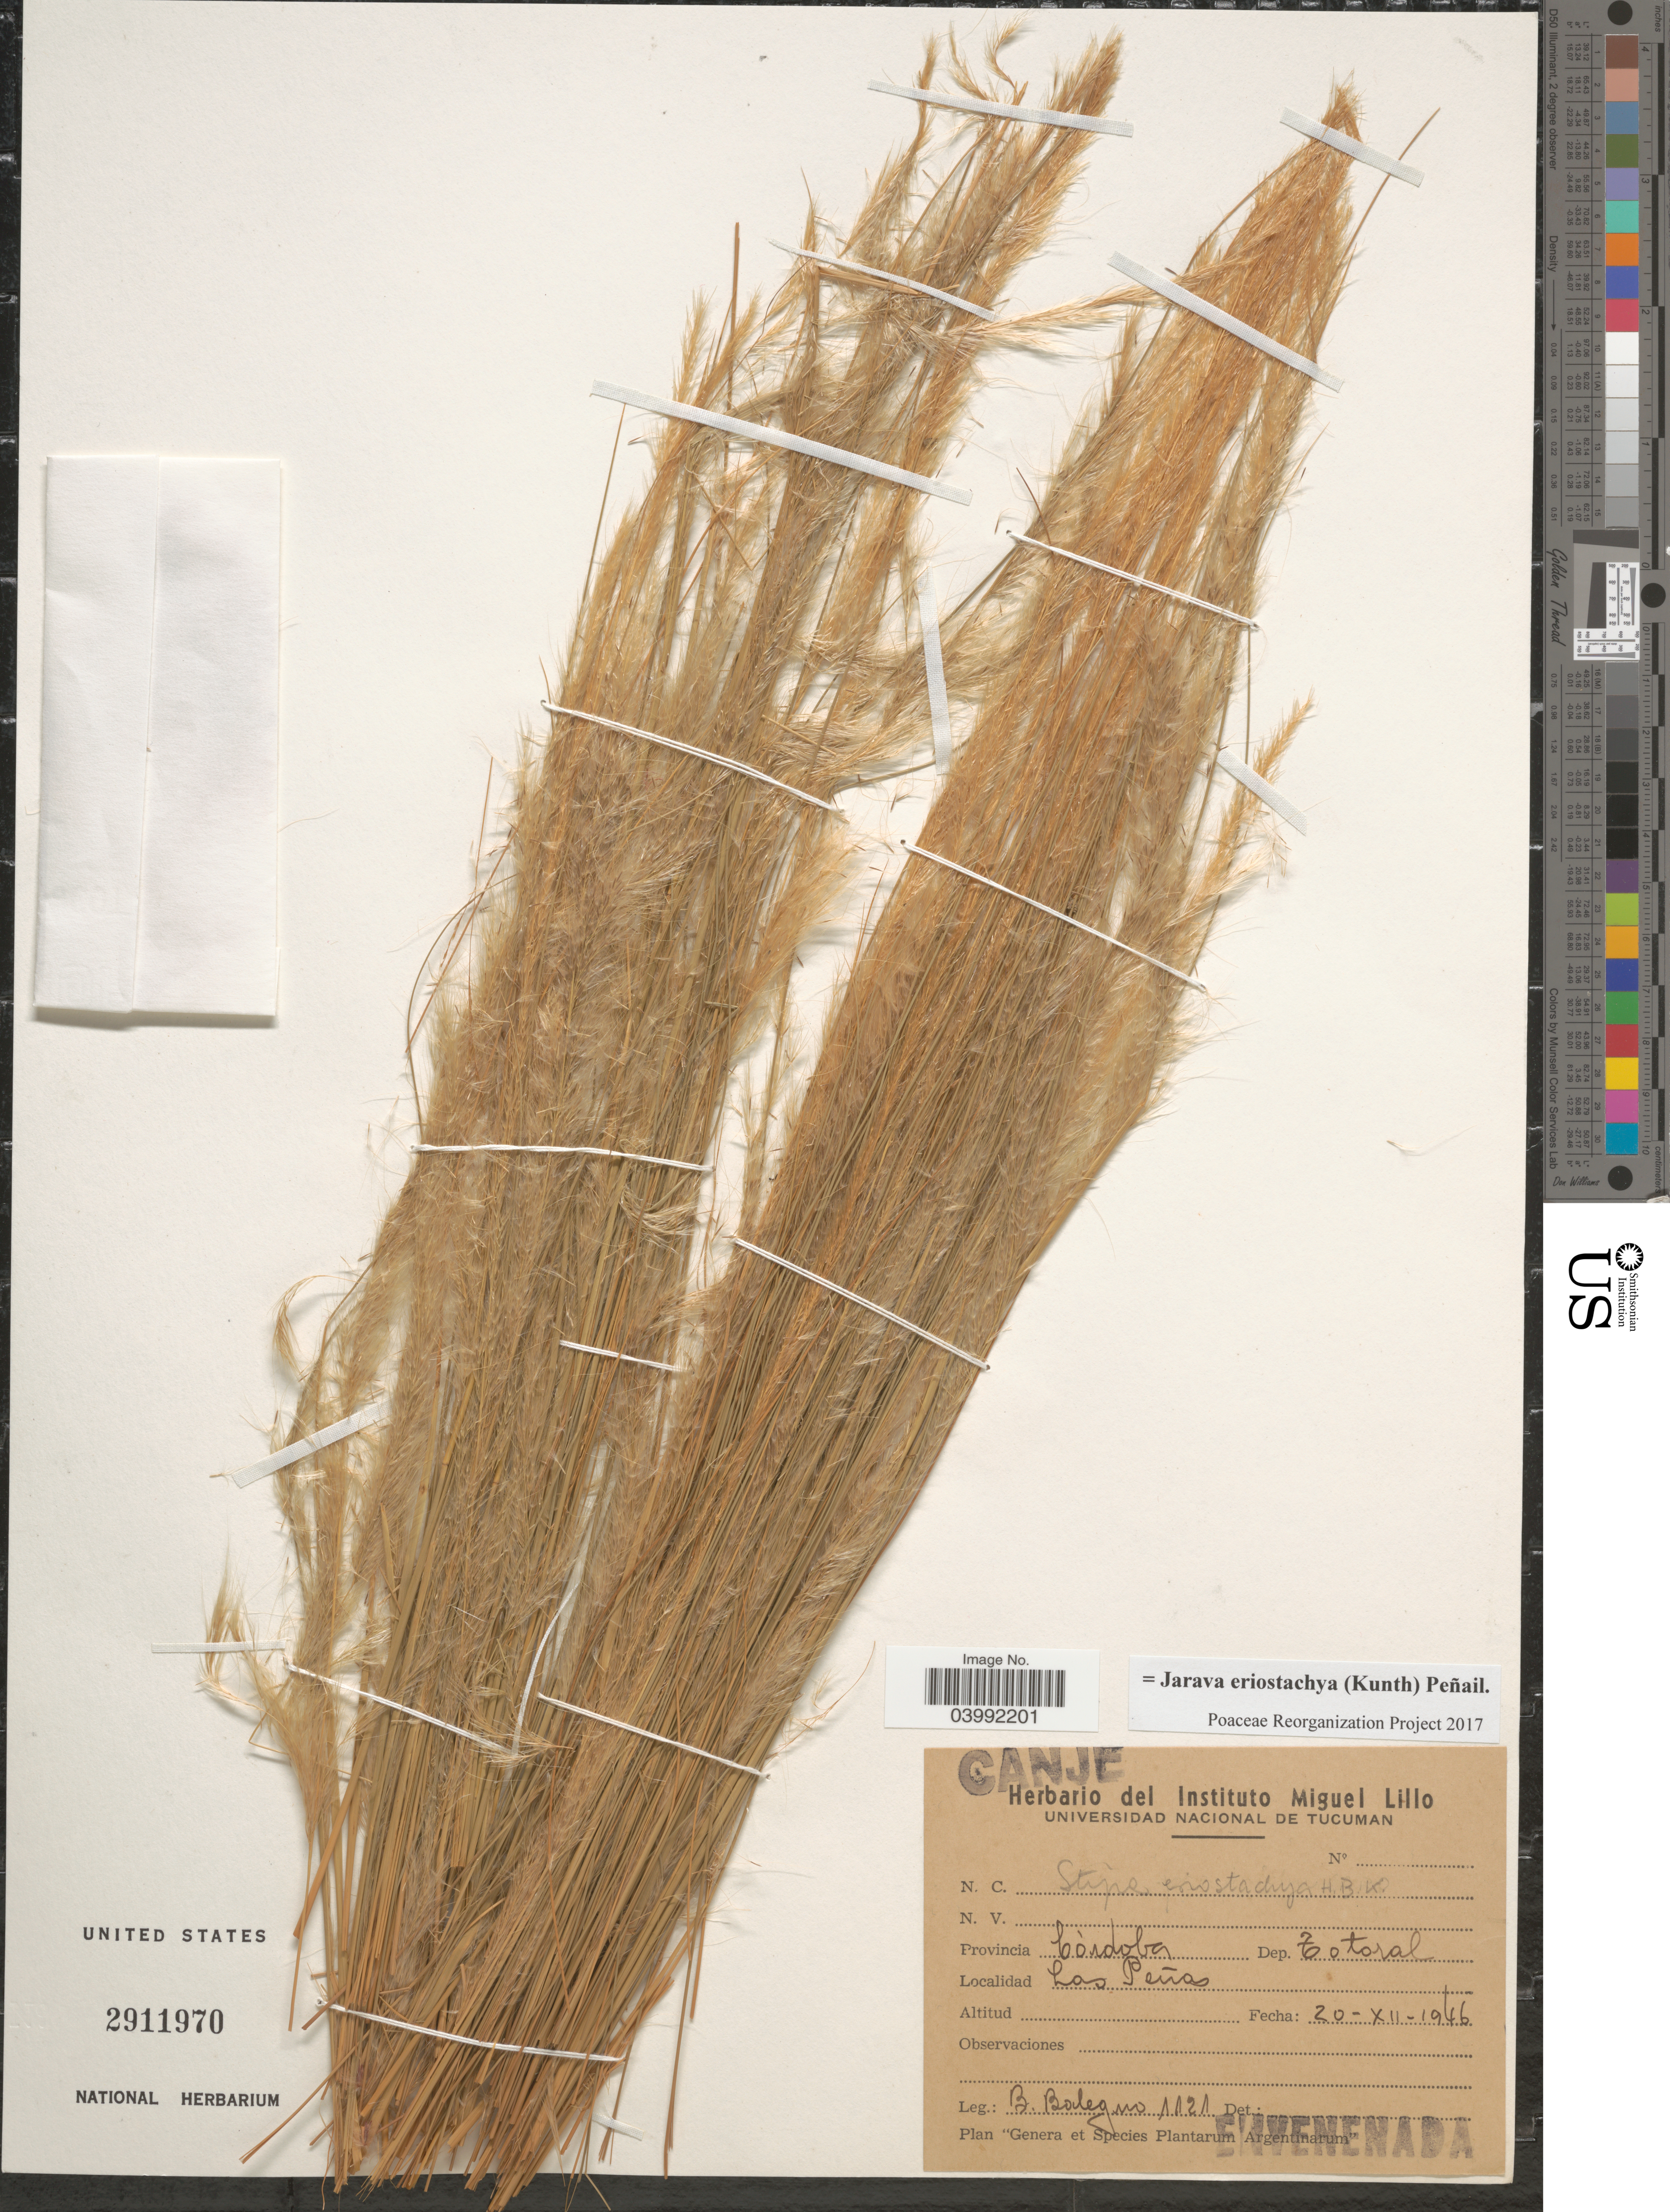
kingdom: Plantae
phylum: Tracheophyta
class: Liliopsida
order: Poales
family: Poaceae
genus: Jarava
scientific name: Jarava eriostachya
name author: (Kunth) Peñail.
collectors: B. Balegno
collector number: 1121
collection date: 1946-12-20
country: Argentina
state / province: Cordoba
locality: Dep. Totoral. Las Peñas.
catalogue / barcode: US 2911970